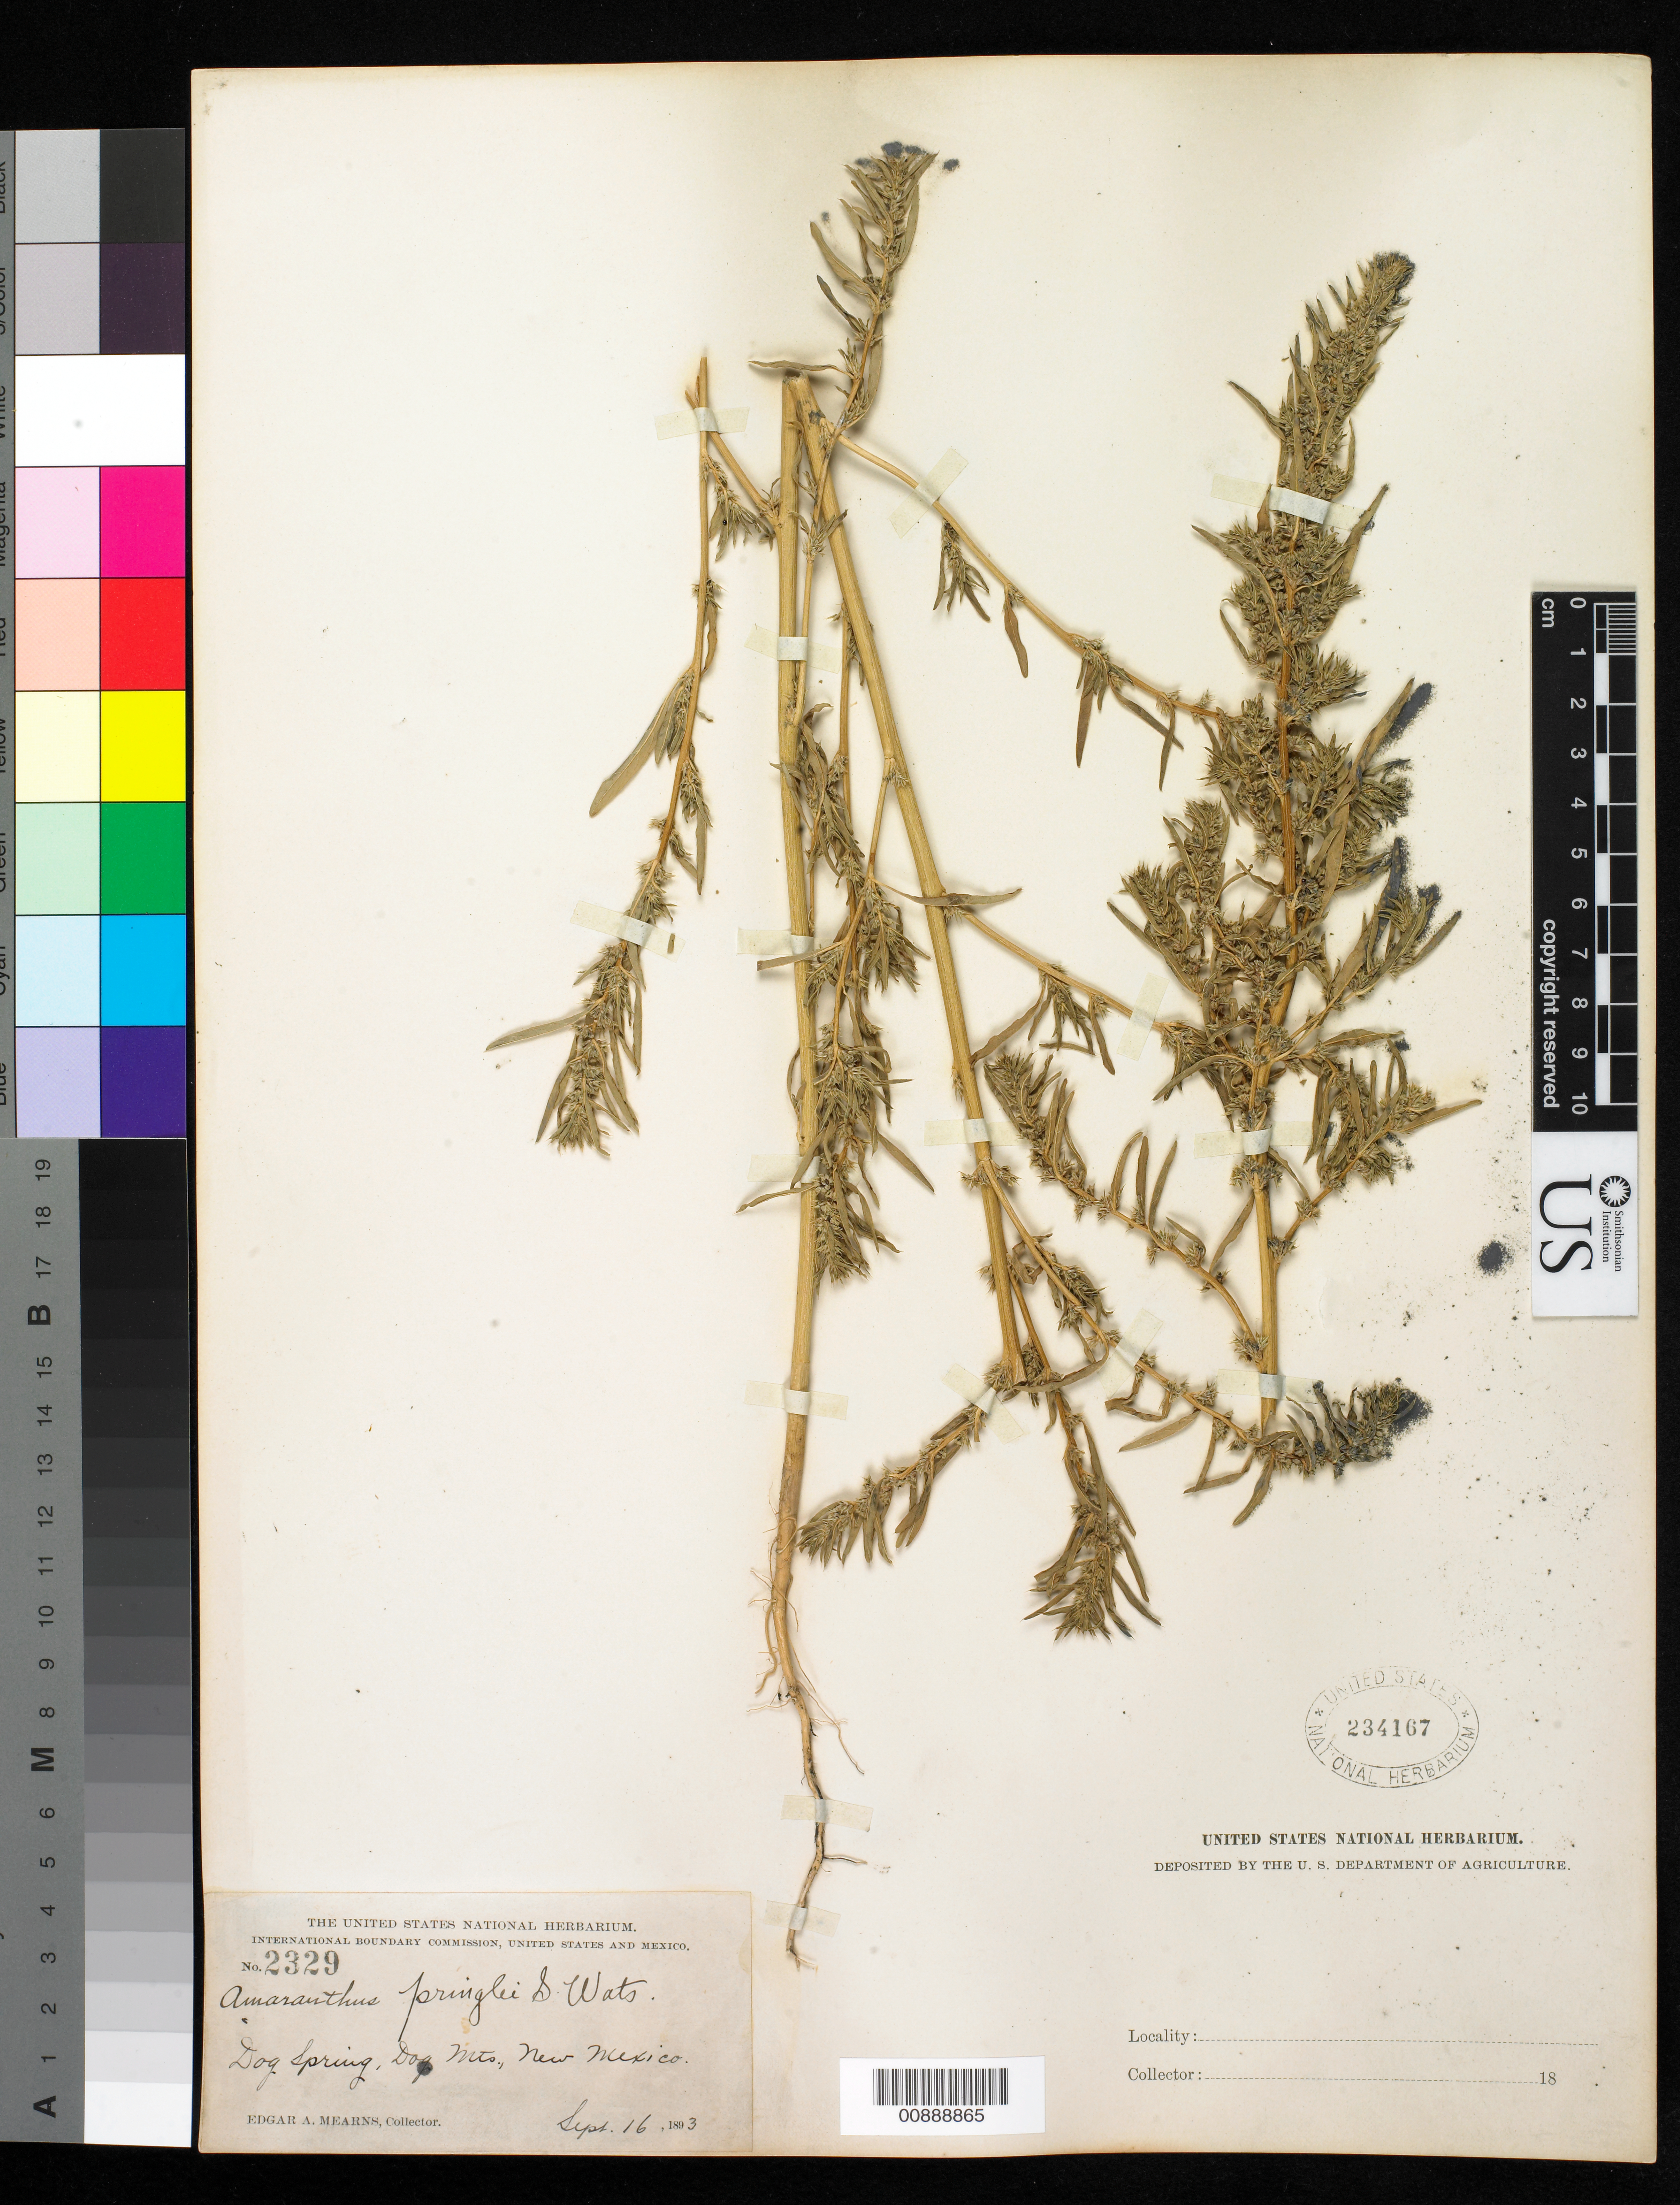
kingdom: Plantae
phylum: Tracheophyta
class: Magnoliopsida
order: Caryophyllales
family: Amaranthaceae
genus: Amaranthus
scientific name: Amaranthus pringlei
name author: S. Watson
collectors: E. A. Mearns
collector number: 2329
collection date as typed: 16 Sep 1893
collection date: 1893-09-16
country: United States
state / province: New Mexico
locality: Dog Spring, Dog Mts., New Mexico.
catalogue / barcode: US 234167